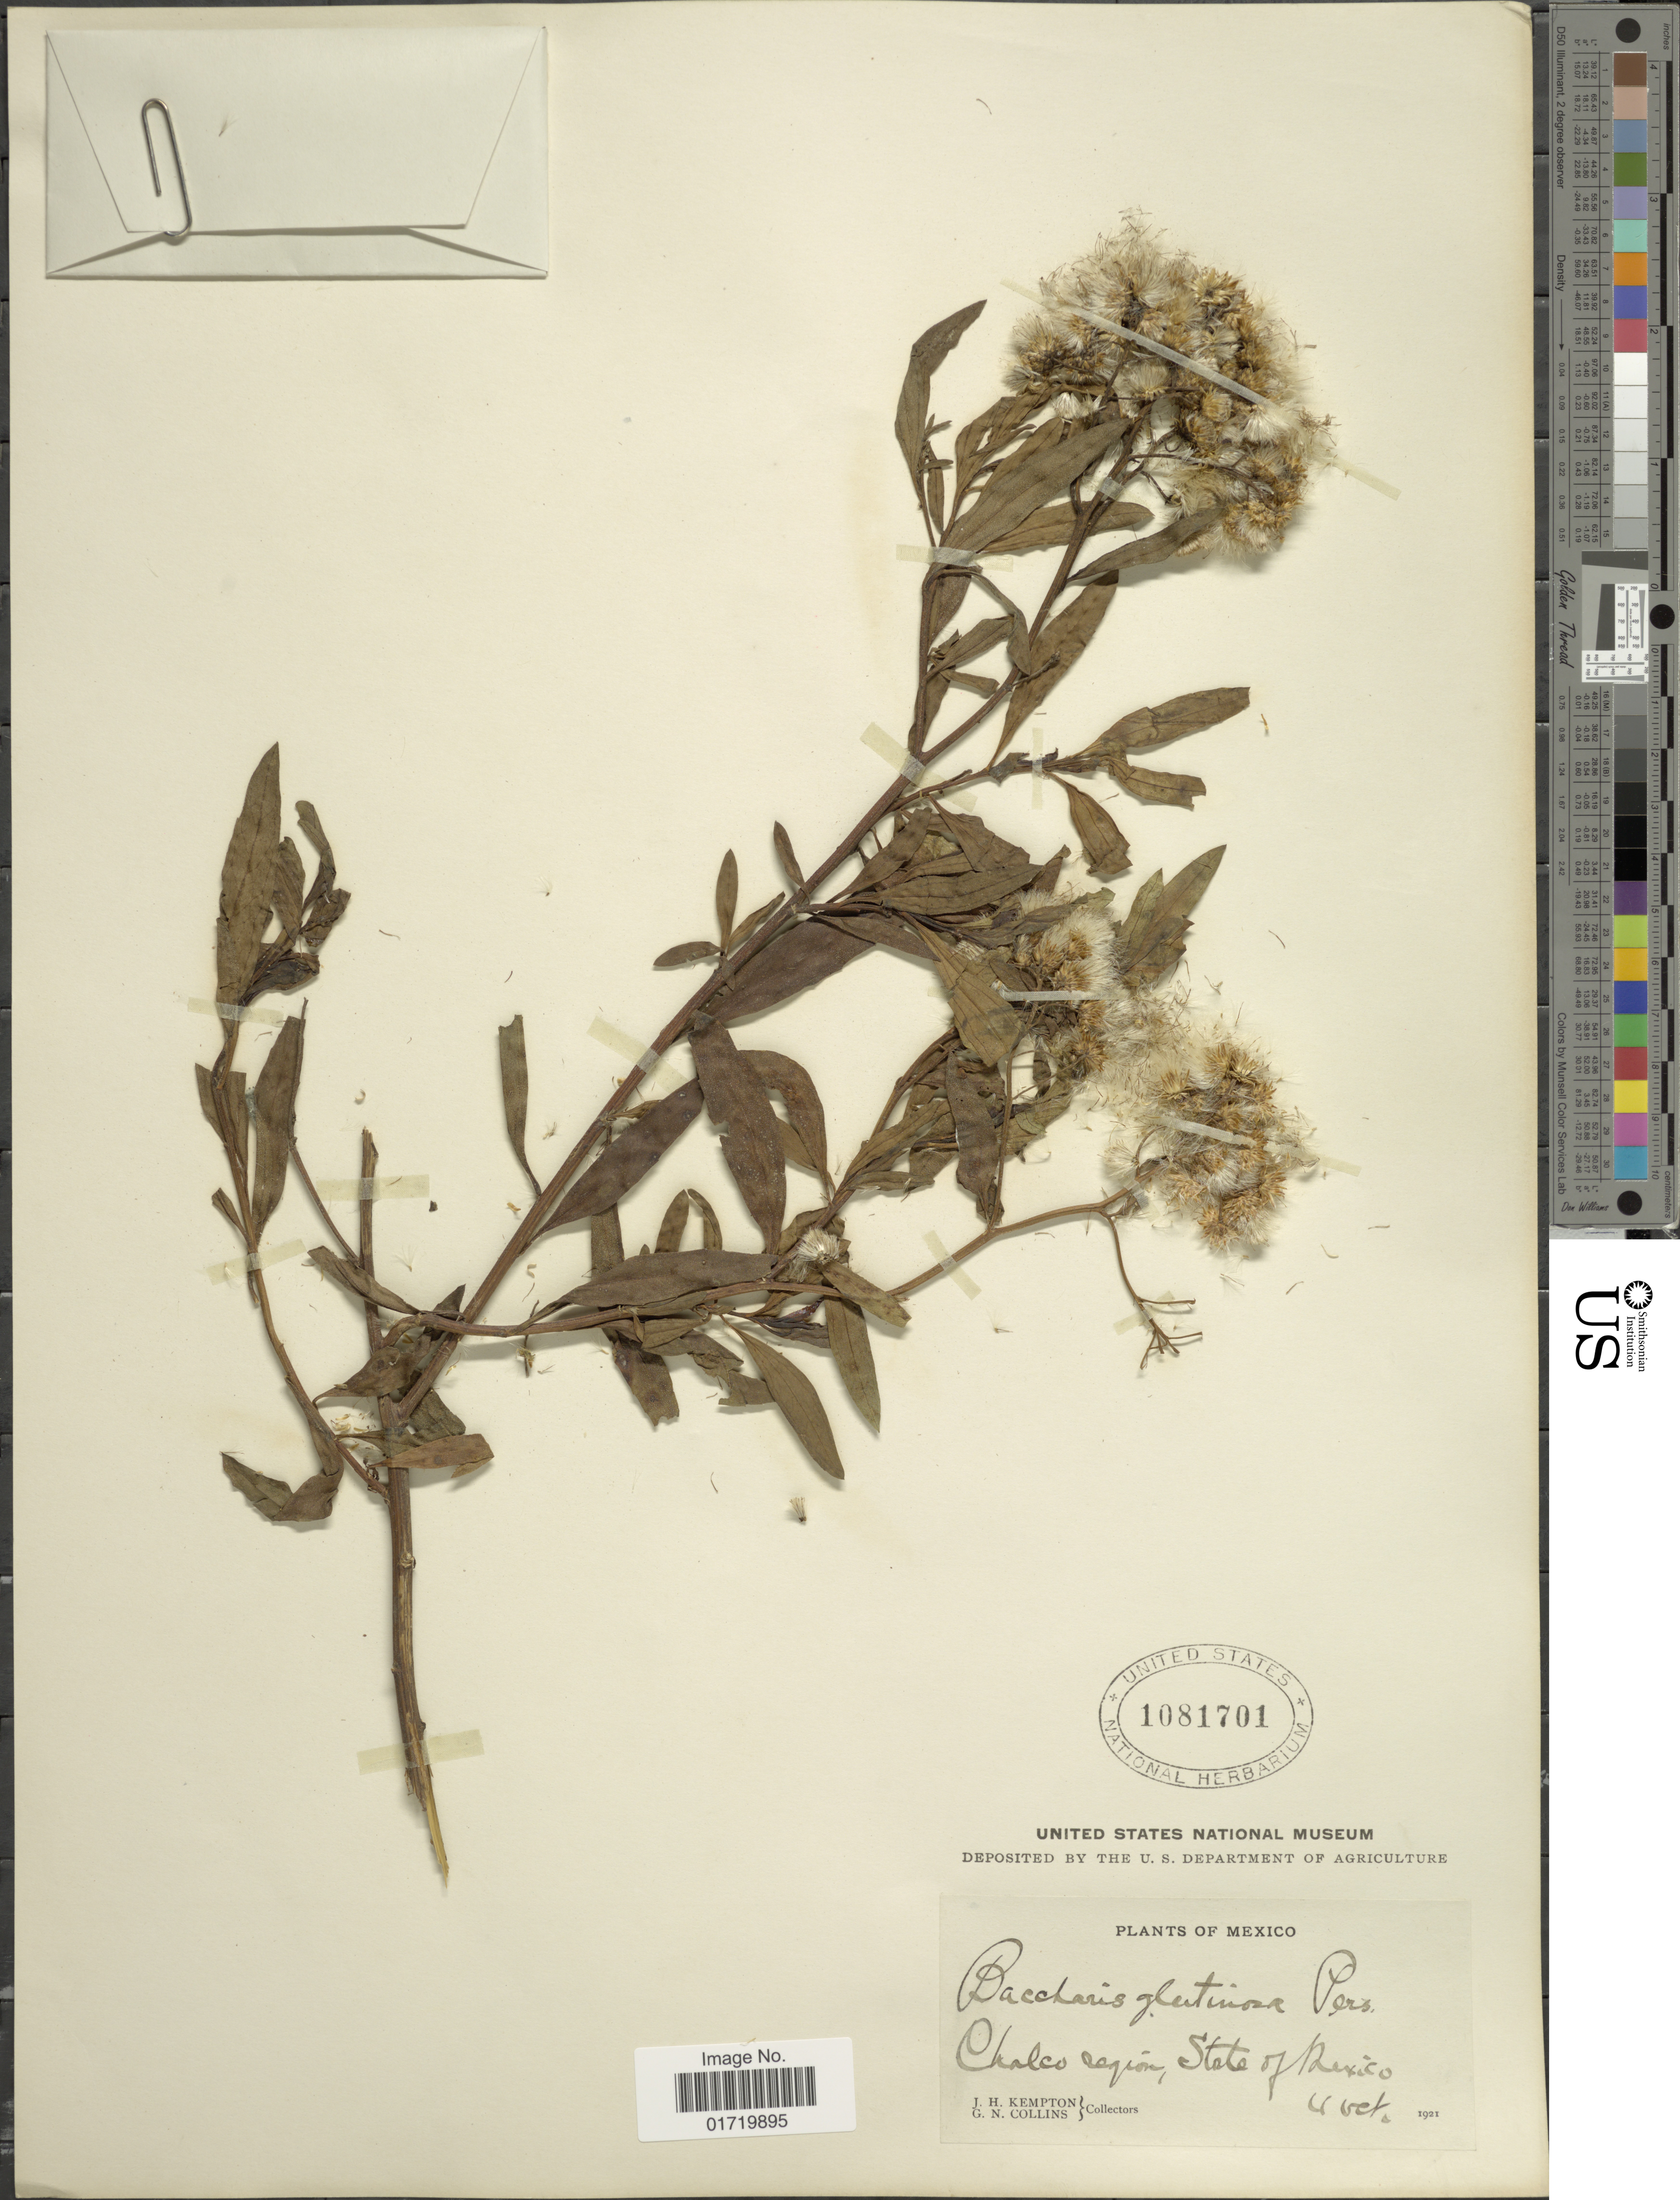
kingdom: Plantae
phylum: Tracheophyta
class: Magnoliopsida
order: Asterales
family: Asteraceae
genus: Baccharis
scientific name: Baccharis salicifolia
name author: (Ruiz & Pav.) Pers.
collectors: J. H. Kempton & G. Collins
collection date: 1921-10-04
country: Mexico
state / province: México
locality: Chalco region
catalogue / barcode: US 1081701